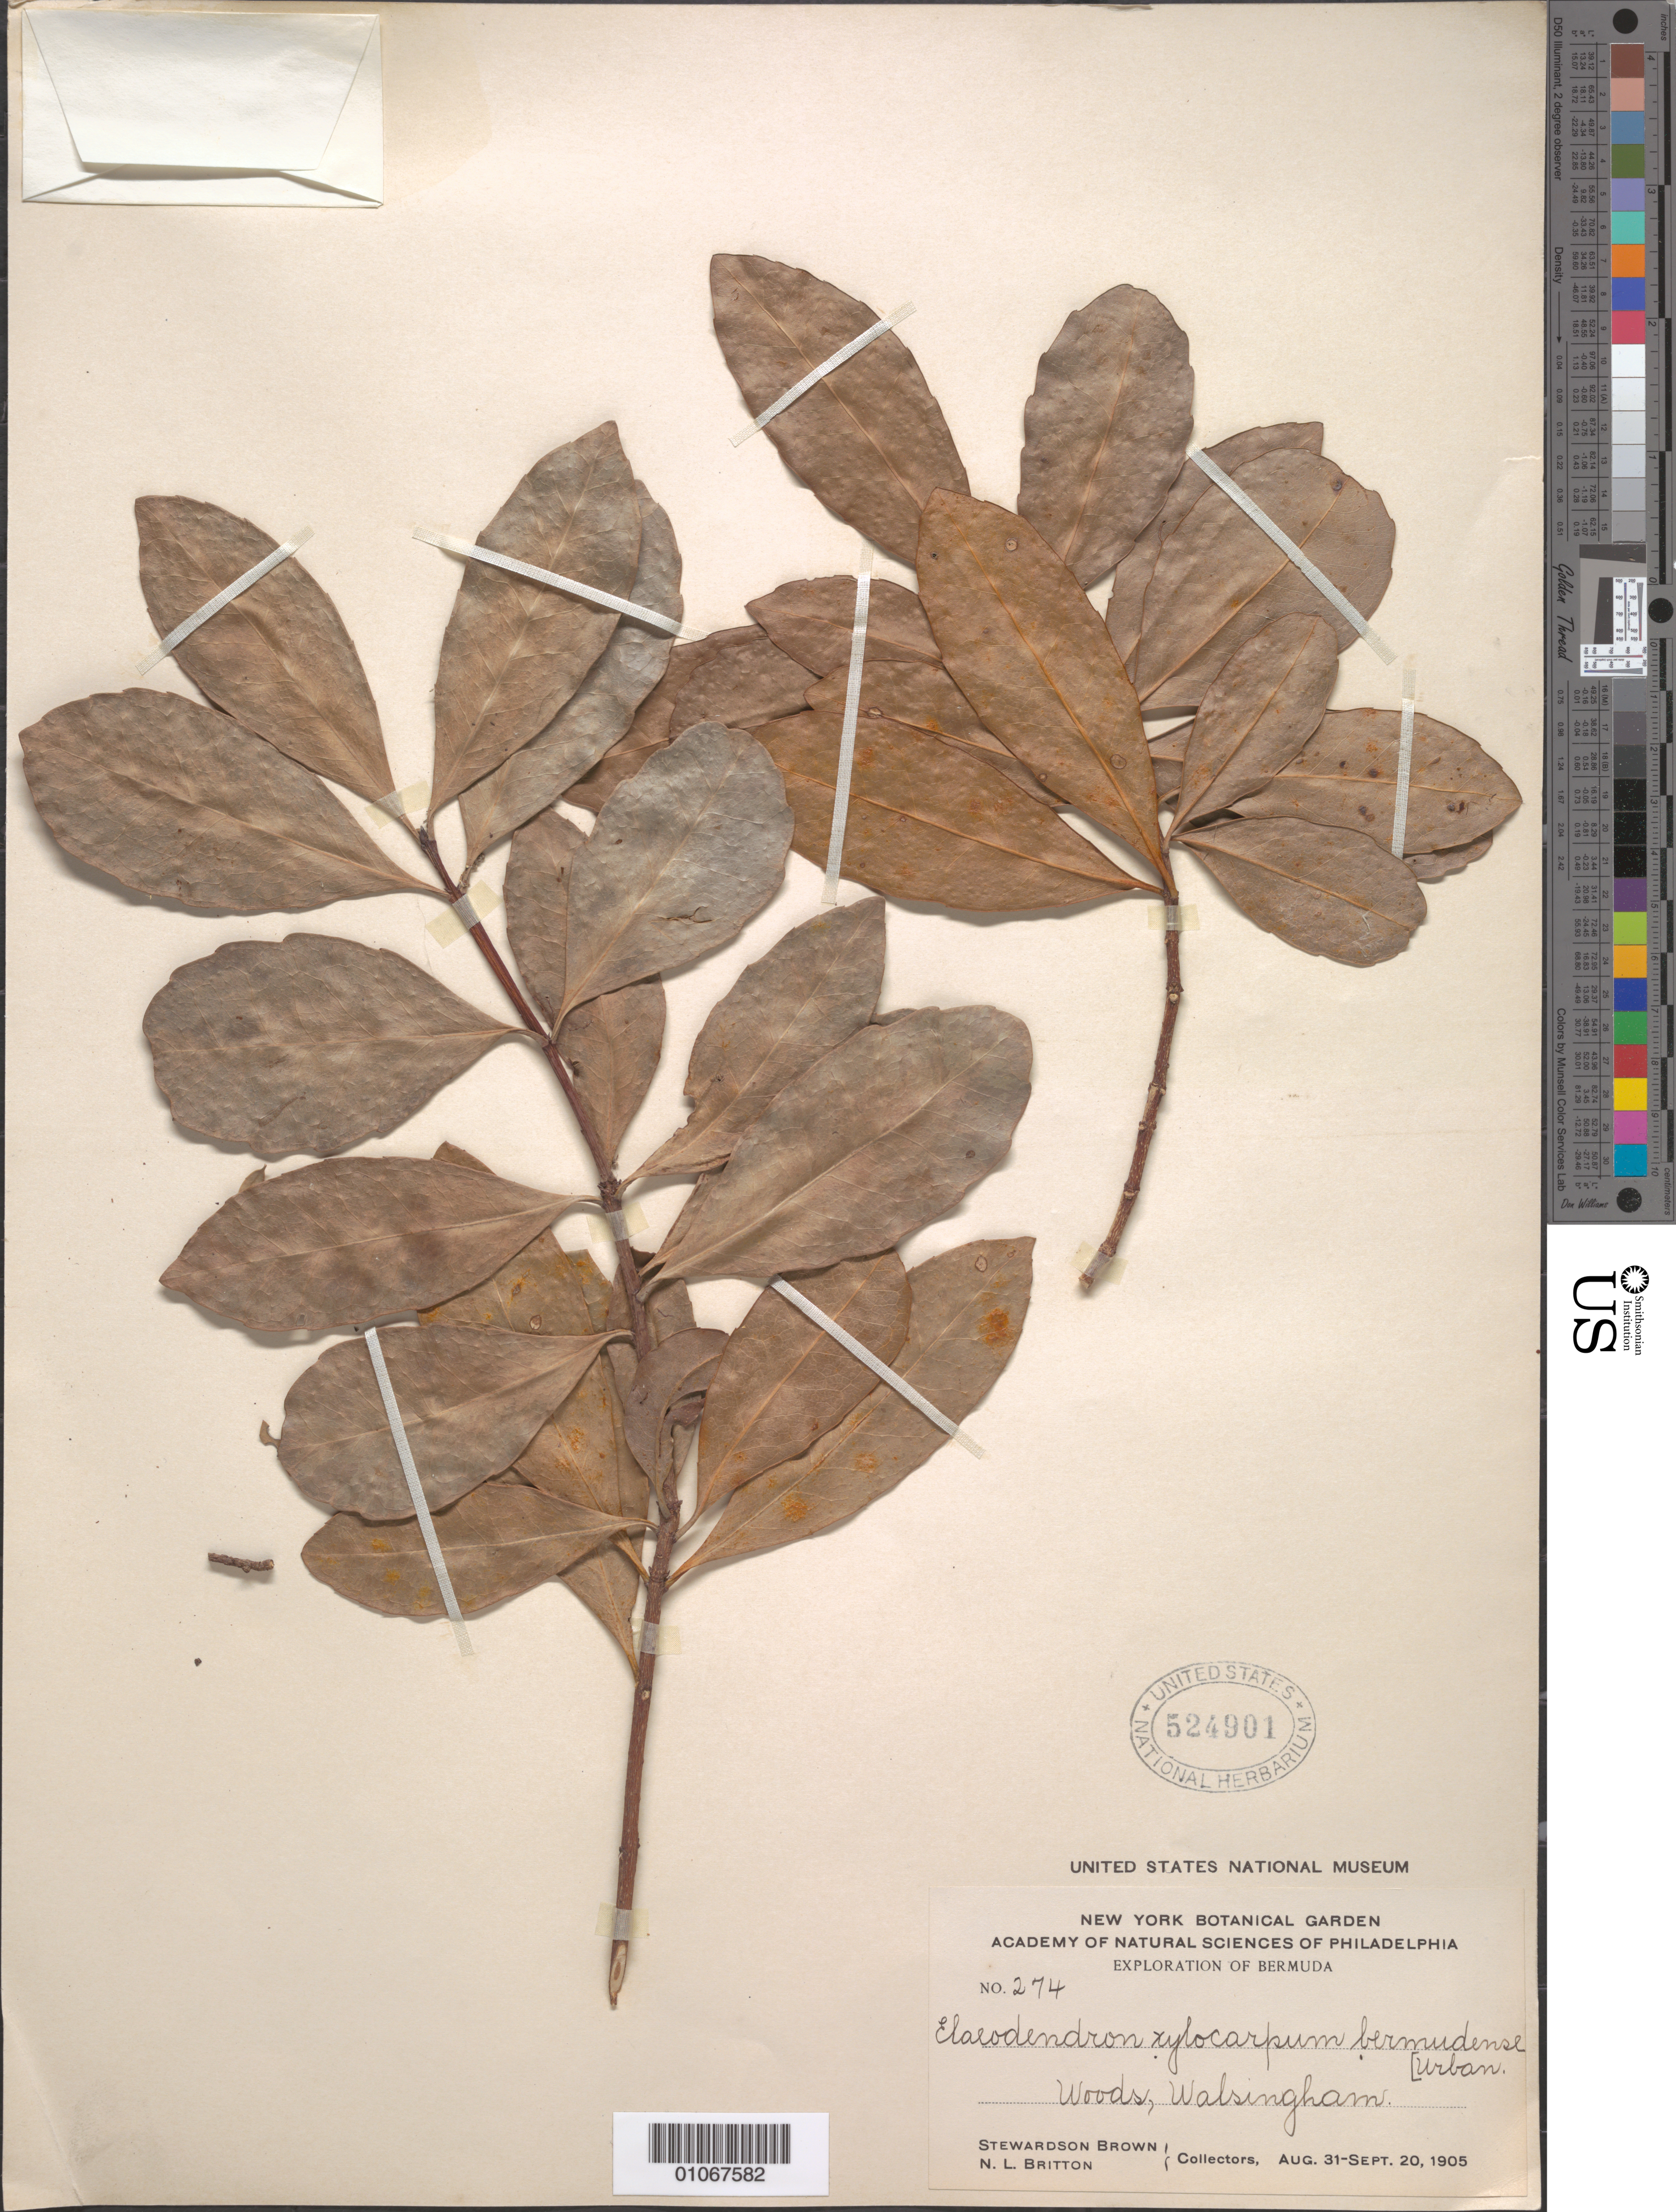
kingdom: Plantae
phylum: Tracheophyta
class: Magnoliopsida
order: Celastrales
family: Celastraceae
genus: Elaeodendron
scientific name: Elaeodendron xylocarpum var. bermudense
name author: Urb.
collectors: S. Brown & N. Britton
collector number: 274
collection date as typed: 31 Aug 1905 to 20 Sep 1905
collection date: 1905-08-31/1905-09-20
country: Bermuda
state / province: Hamilton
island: Bermuda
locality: Woods, Walsingham.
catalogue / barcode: US 524901